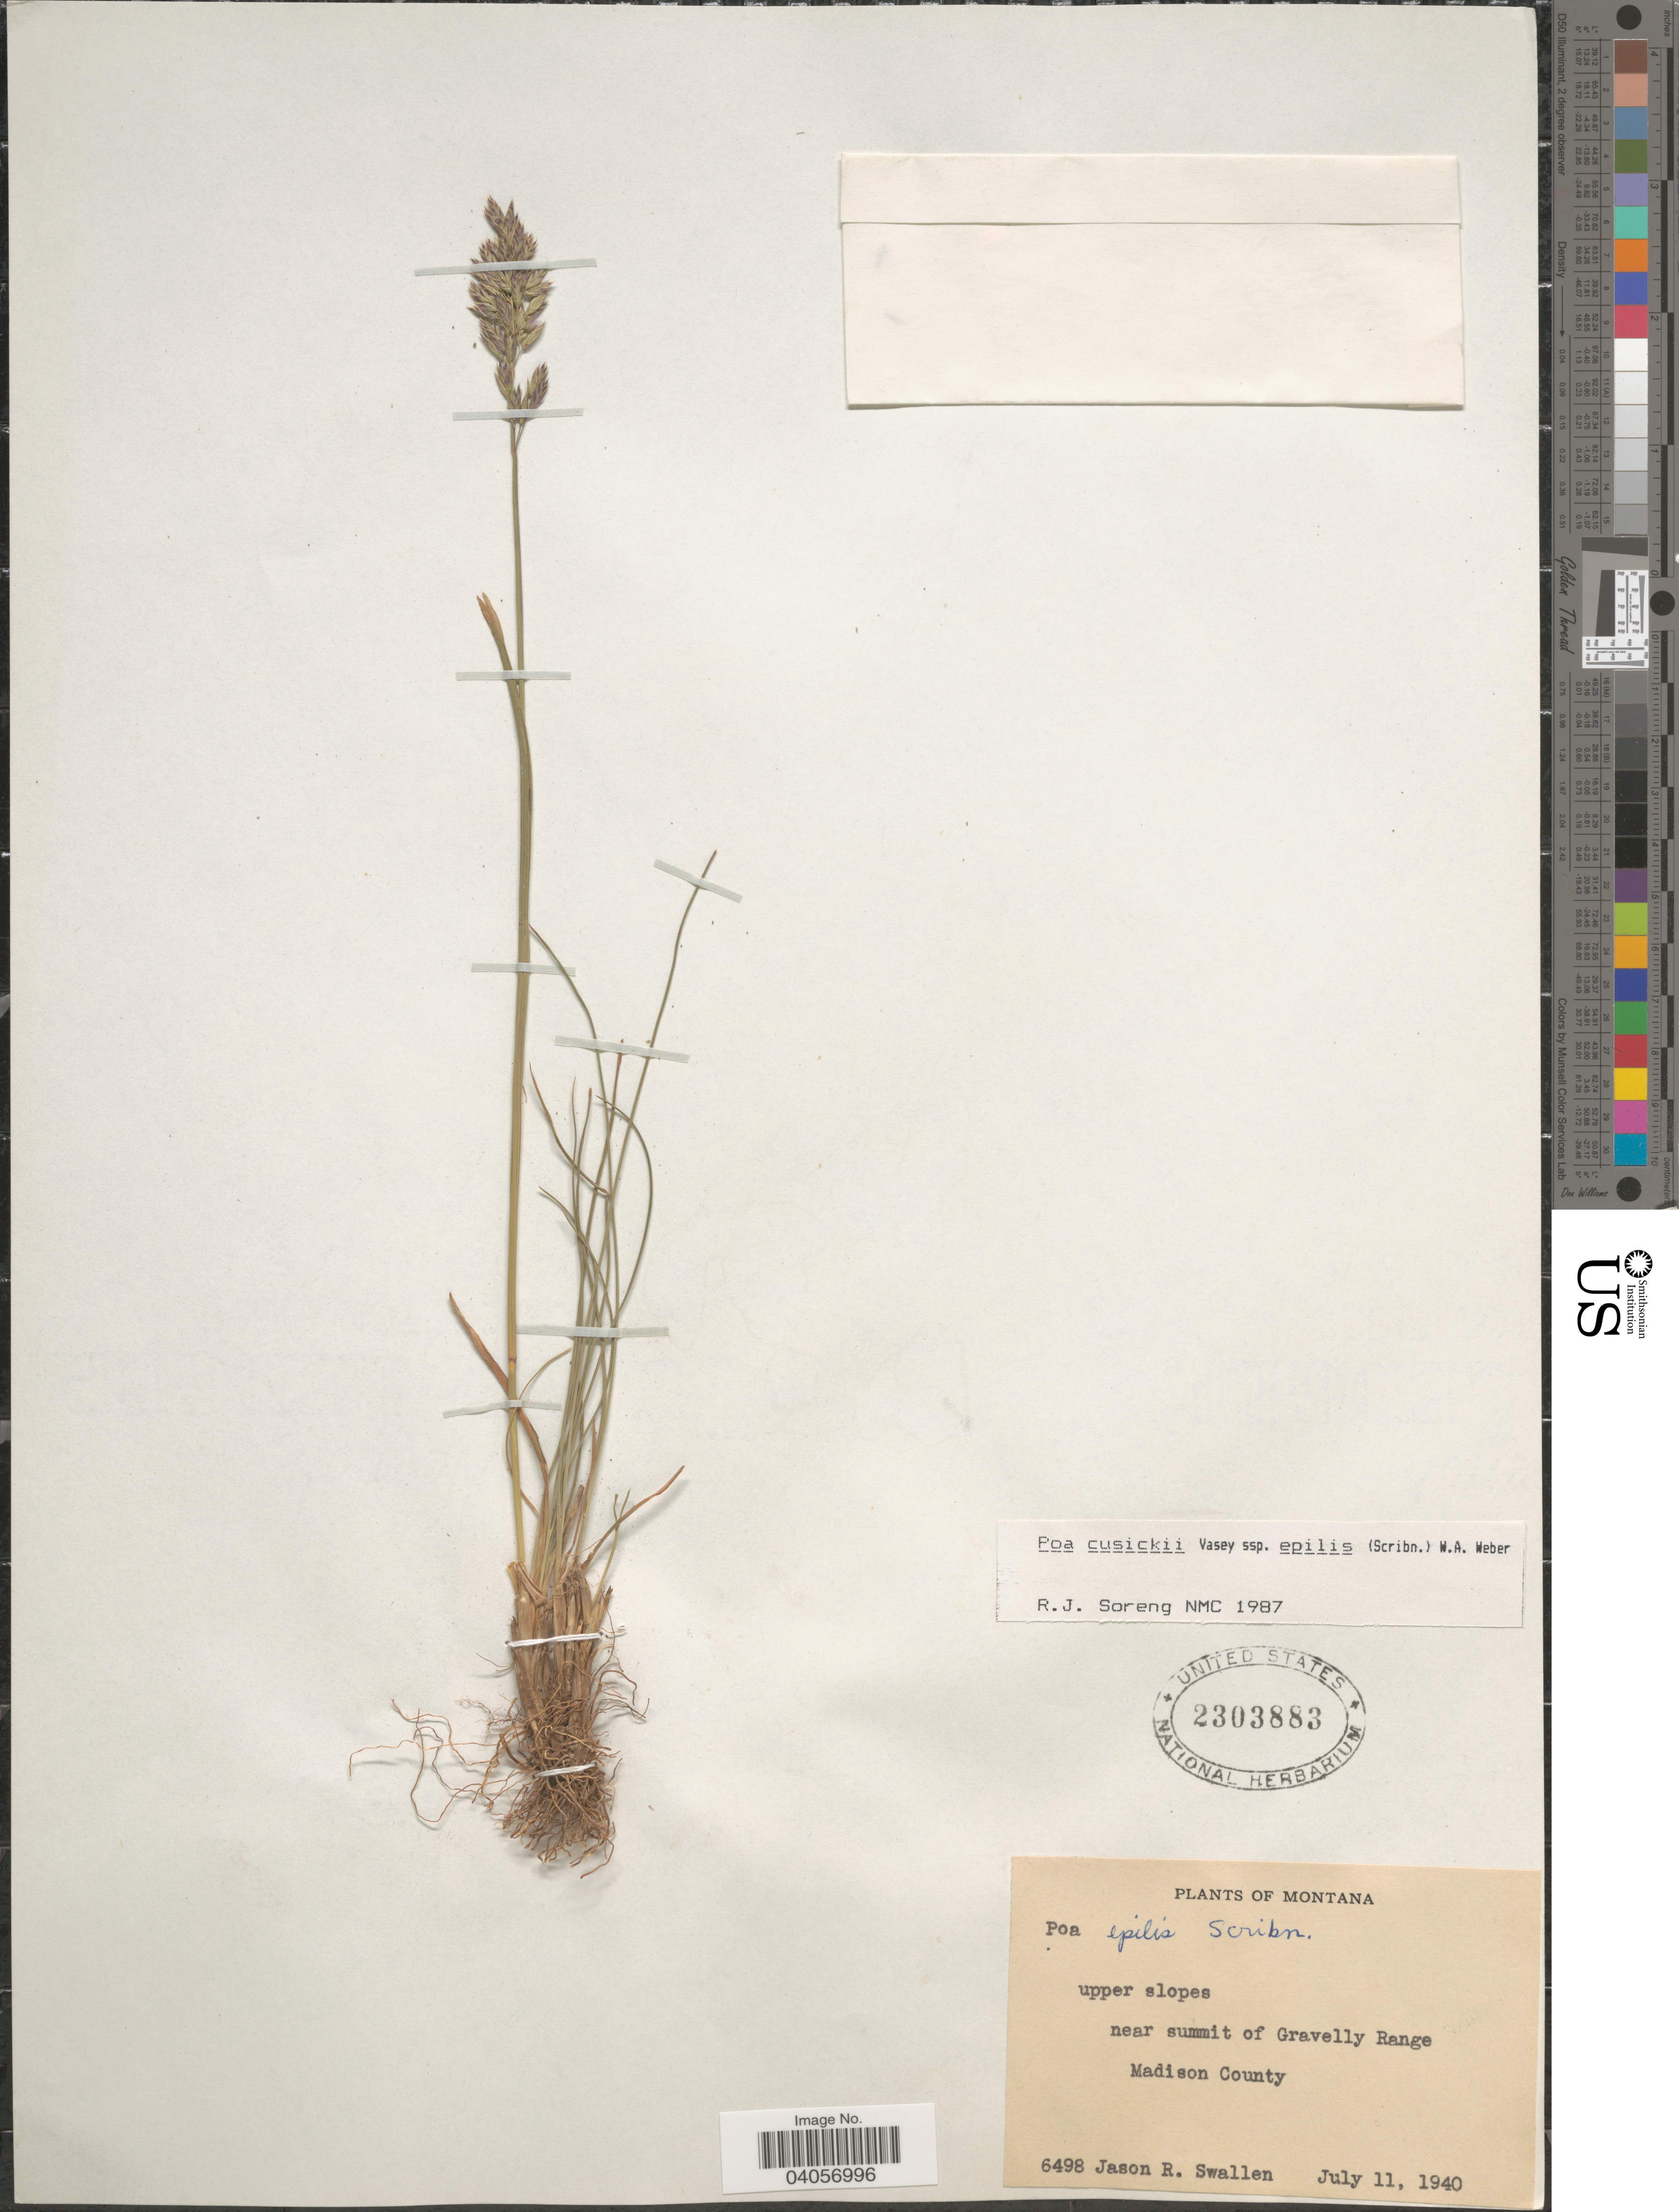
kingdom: Plantae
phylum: Tracheophyta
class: Liliopsida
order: Poales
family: Poaceae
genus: Poa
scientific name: Poa cusickii subsp. epilis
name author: (Scribn.) W.A. Weber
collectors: J. R. Swallen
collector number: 6498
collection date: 1940-07-11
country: United States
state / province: Montana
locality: Upper slopes near summit of Gravelly Range Madison County.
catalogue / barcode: US 2303883